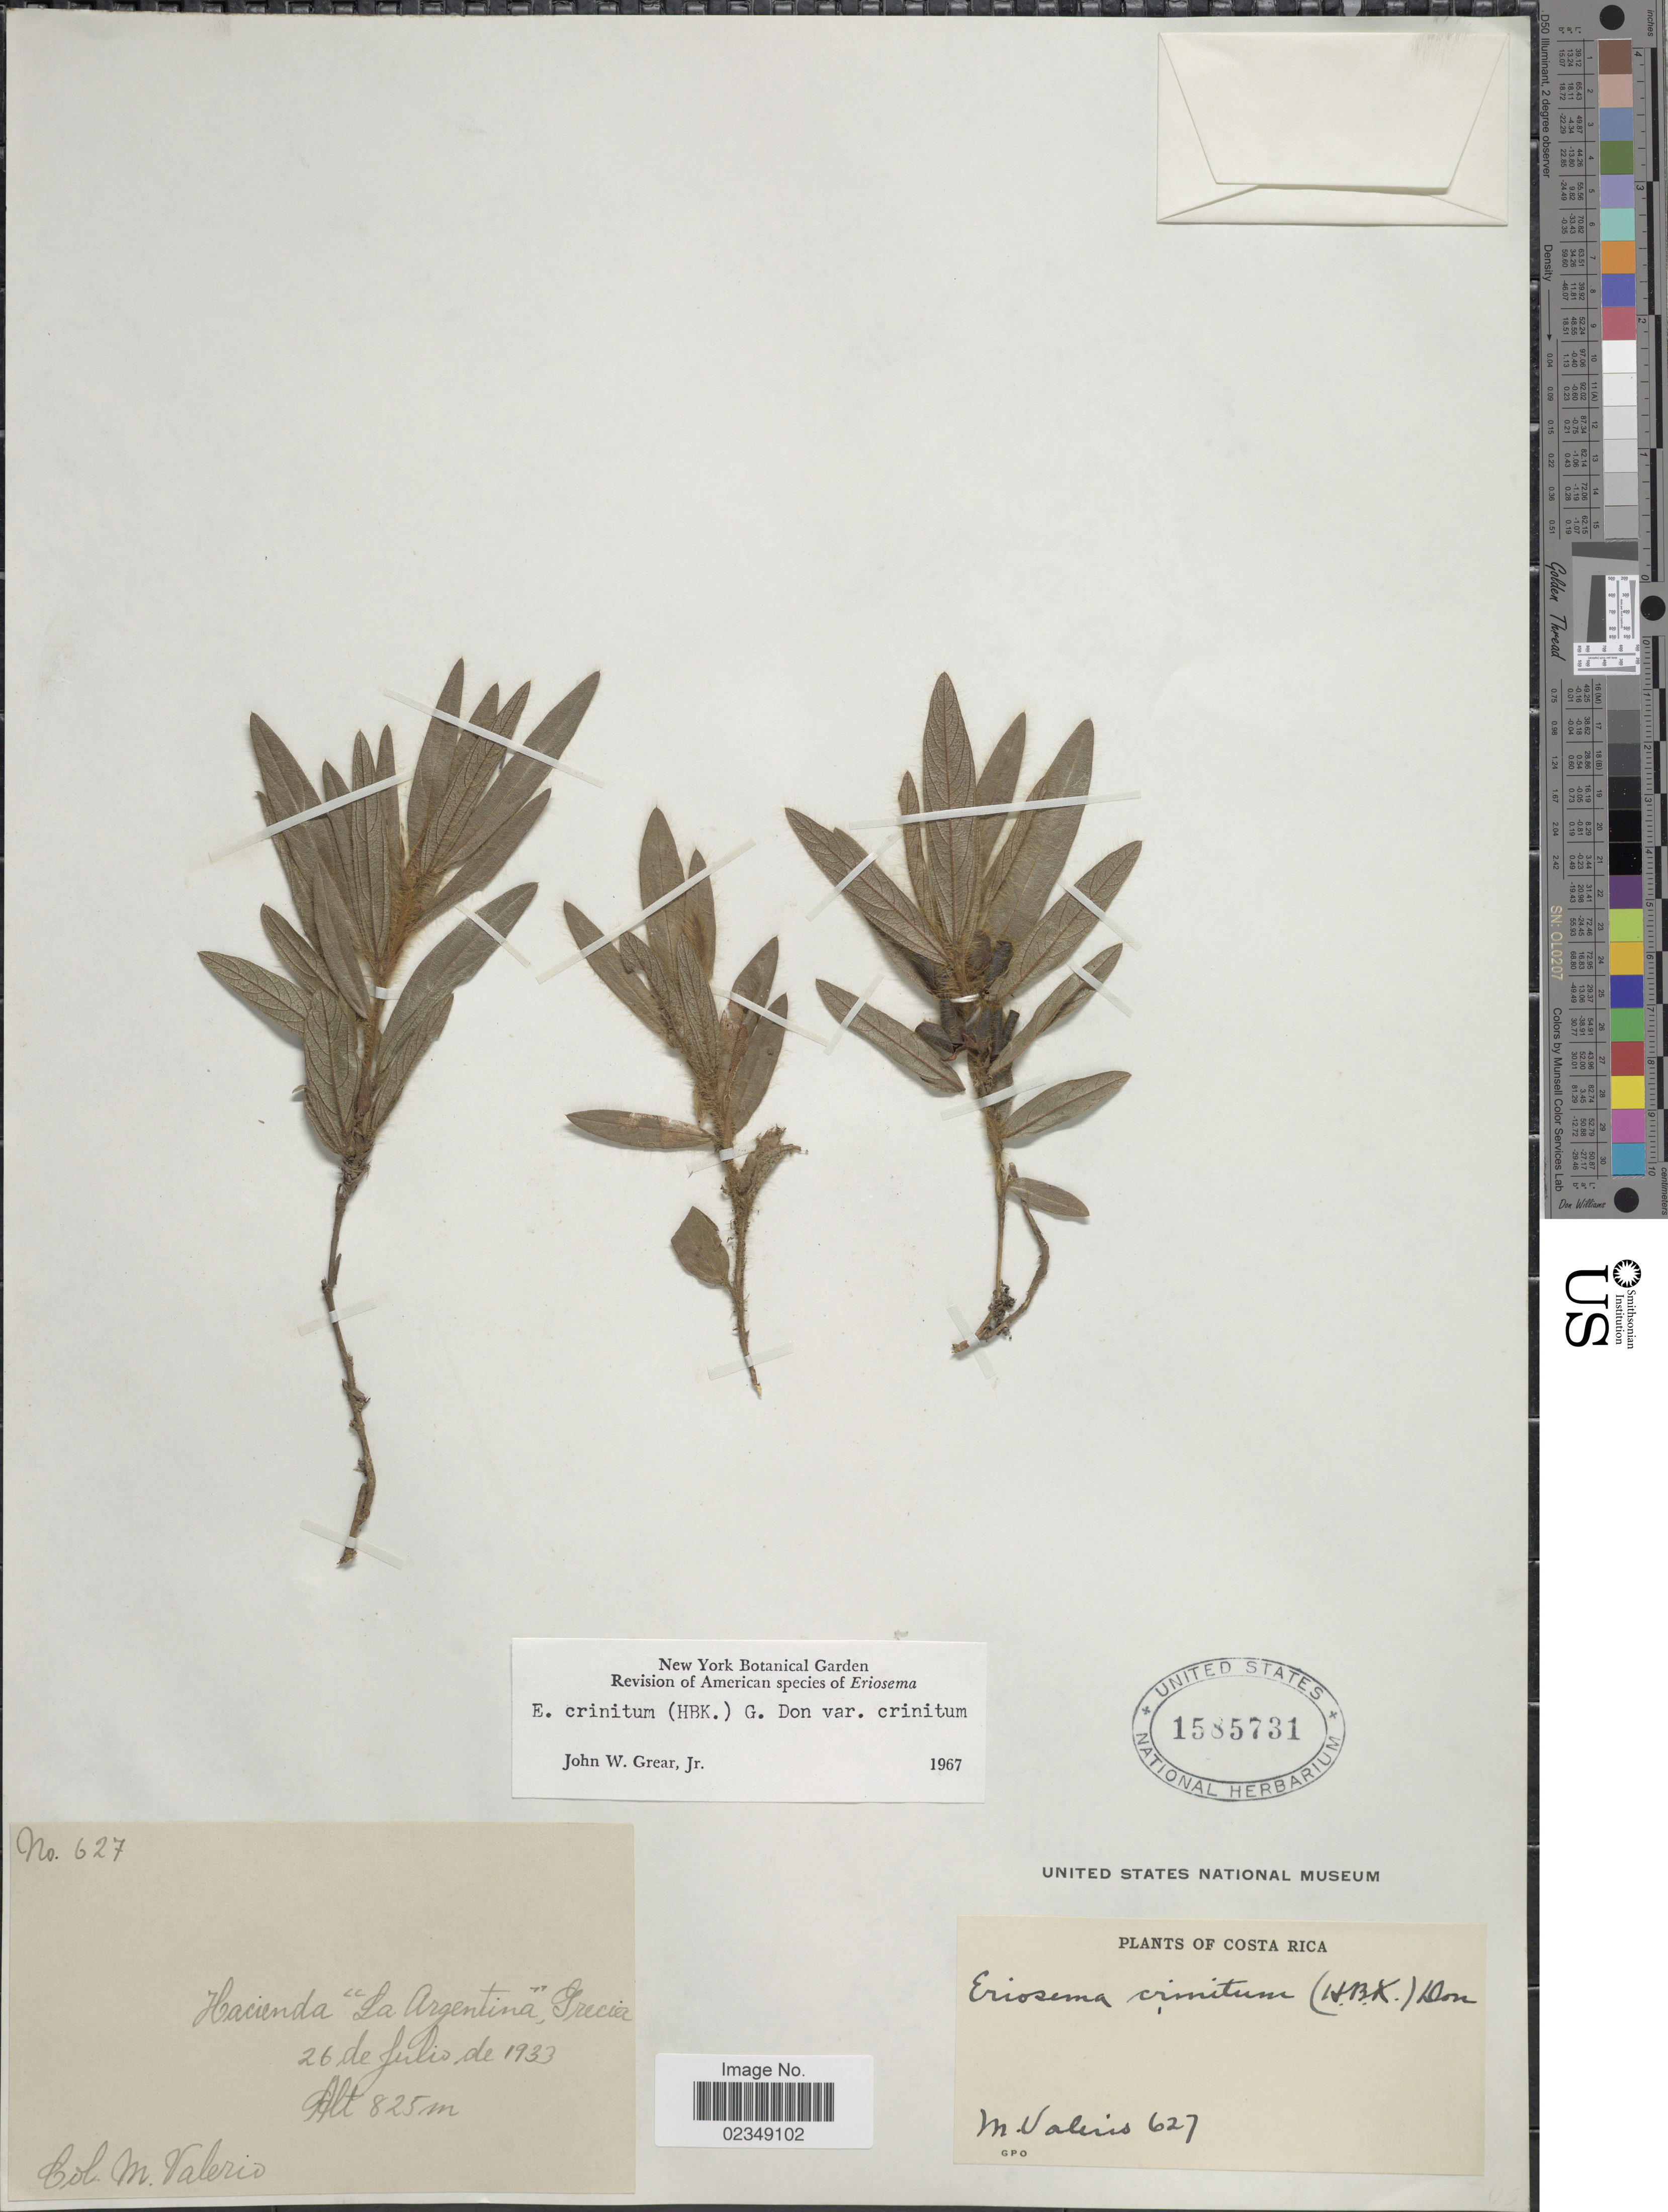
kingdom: Plantae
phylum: Tracheophyta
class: Magnoliopsida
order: Fabales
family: Fabaceae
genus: Eriosema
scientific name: Eriosema crinitum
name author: (Kunth) G. Don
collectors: M. Valerio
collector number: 627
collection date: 1933-07-26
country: Costa Rica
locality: Hacienda "La Argentina", Grecia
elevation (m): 825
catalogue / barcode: US 1585731